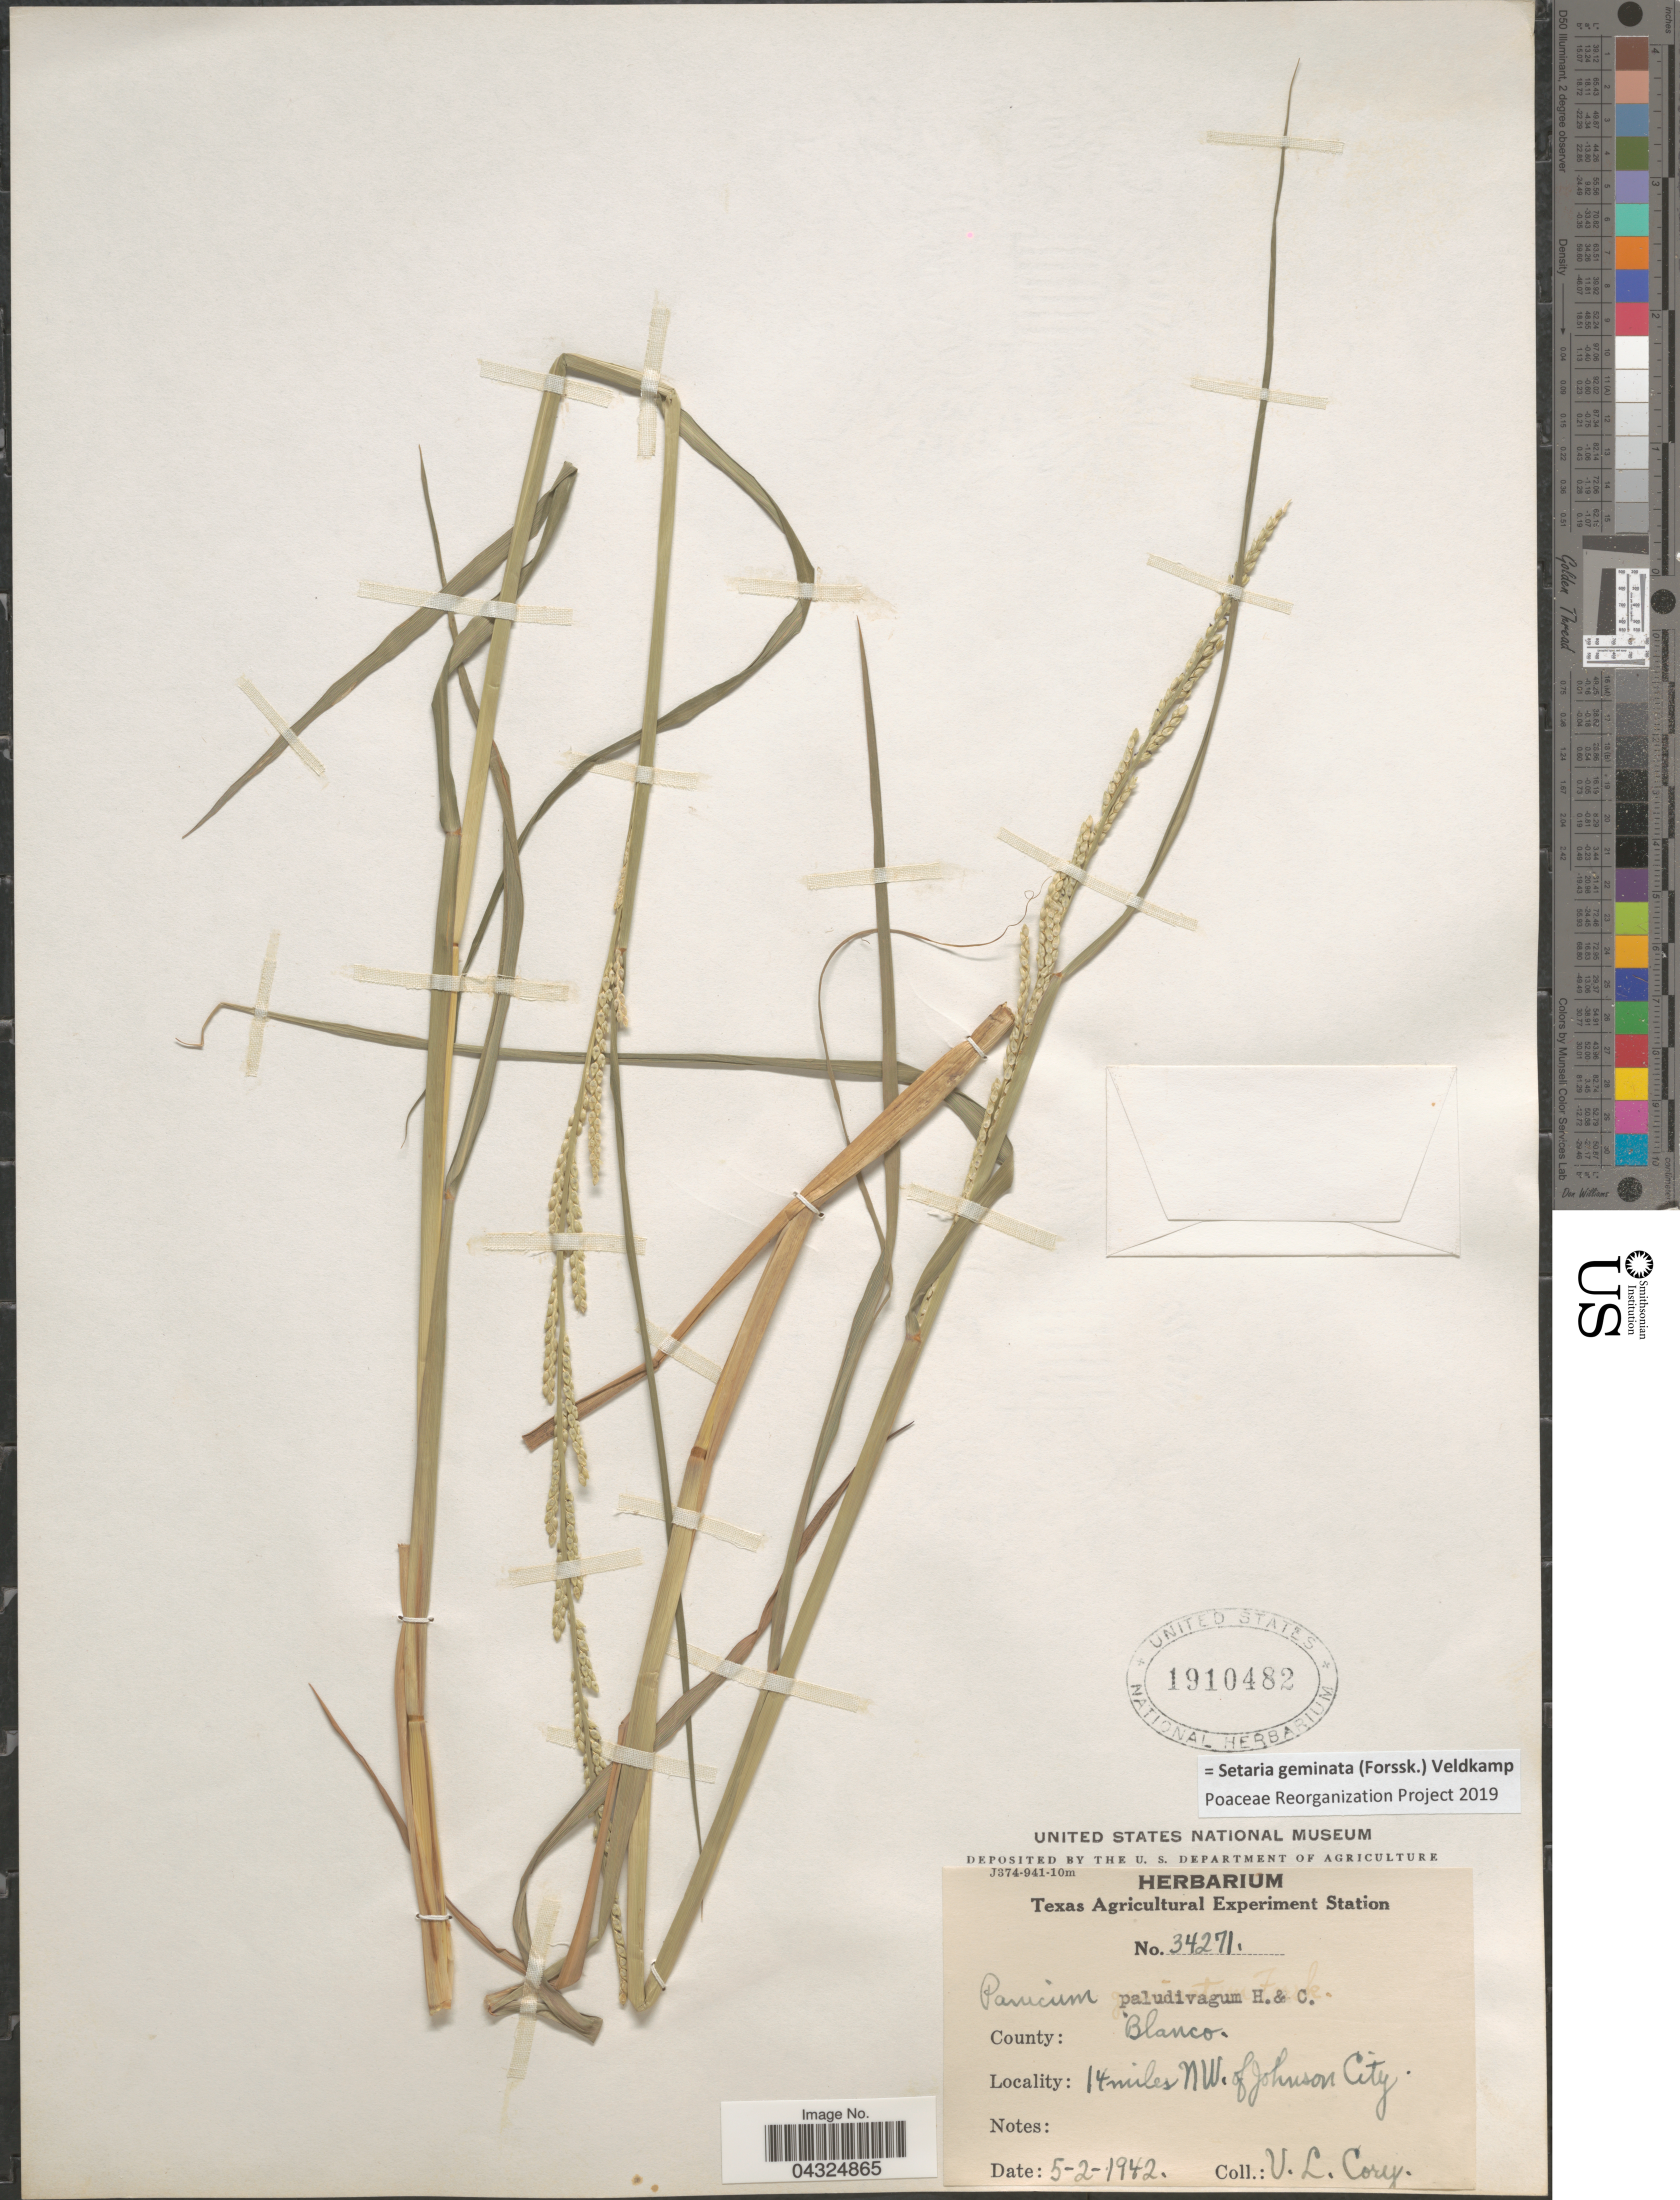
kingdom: Plantae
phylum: Tracheophyta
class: Liliopsida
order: Poales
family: Poaceae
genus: Setaria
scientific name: Setaria geminata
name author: (Forssk.) Veldkamp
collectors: V. Cory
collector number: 34271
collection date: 1942-05-02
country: United States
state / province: Texas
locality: County: Blanco. 14 miles NW. of Johnson City.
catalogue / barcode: US 1910482